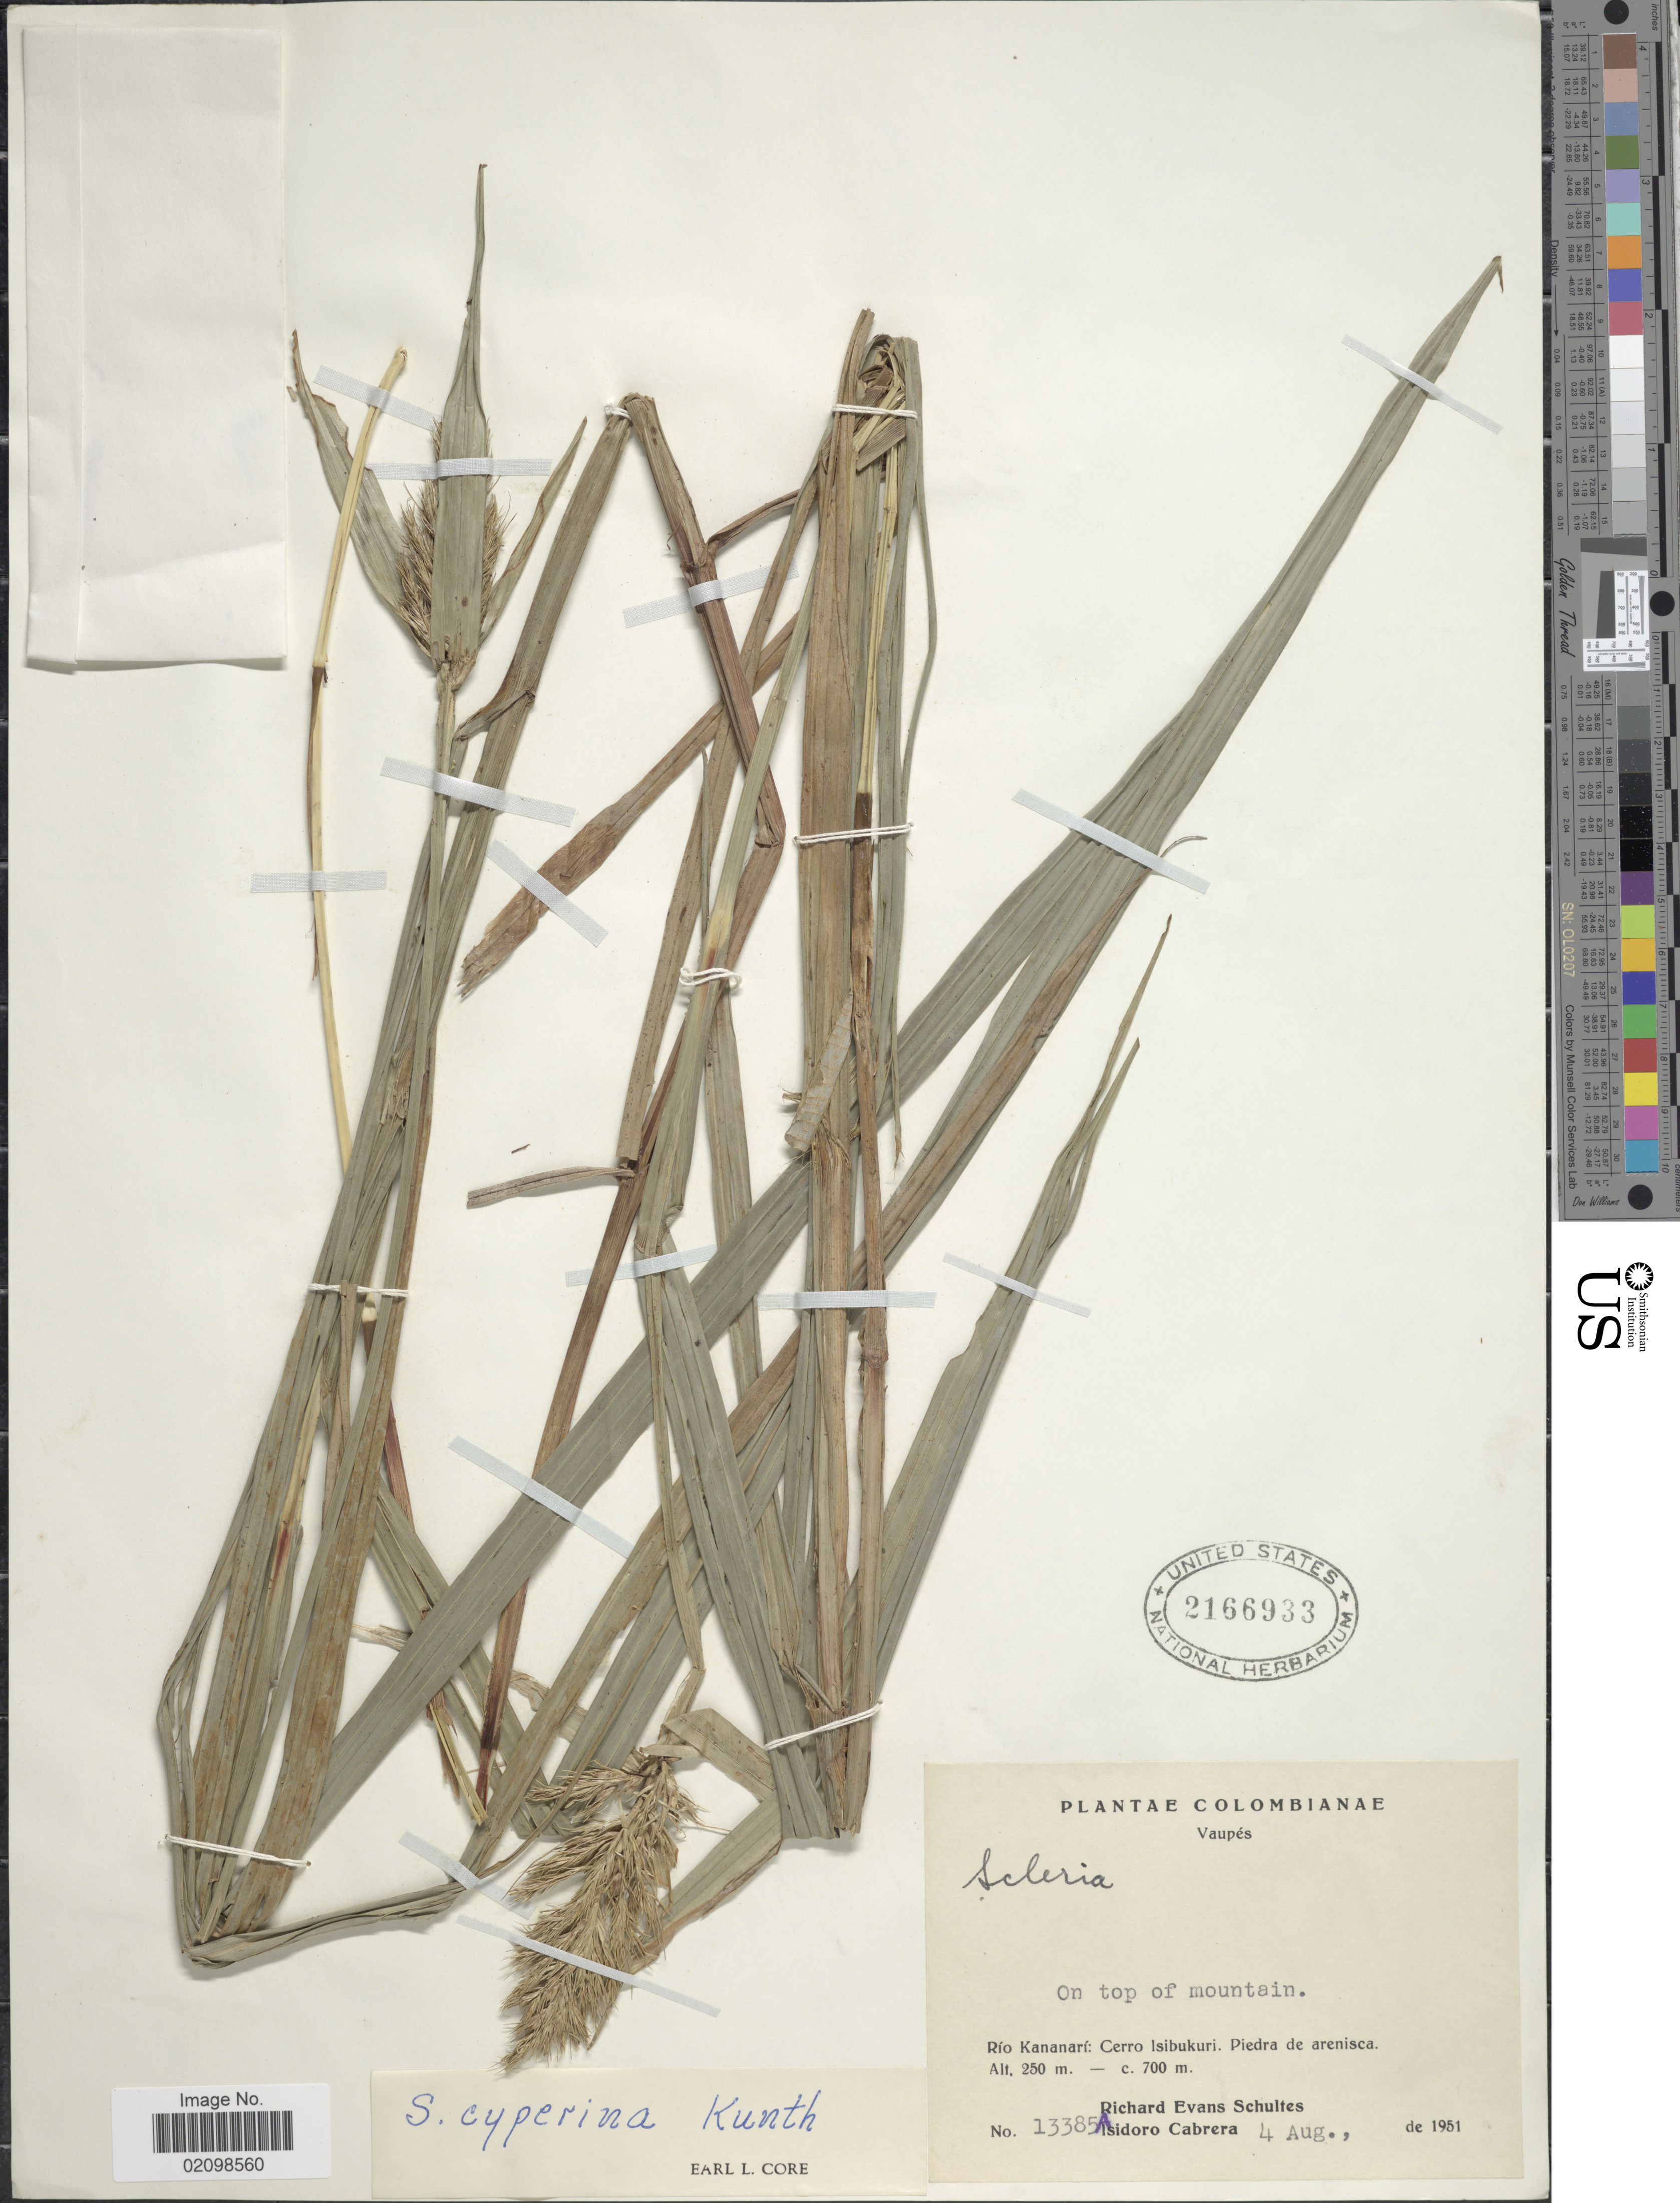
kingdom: Plantae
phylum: Tracheophyta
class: Liliopsida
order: Poales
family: Cyperaceae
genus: Scleria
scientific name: Scleria cyperina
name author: Willd. ex Kunth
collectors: R. E. Schultes & I. Cabrera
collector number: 13385A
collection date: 1951-08-04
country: Colombia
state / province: Vaupés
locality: On top of mountain, Rio Kananari: Cerro Isibukuri. Piedra de arenisca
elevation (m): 250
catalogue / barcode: US 2166933